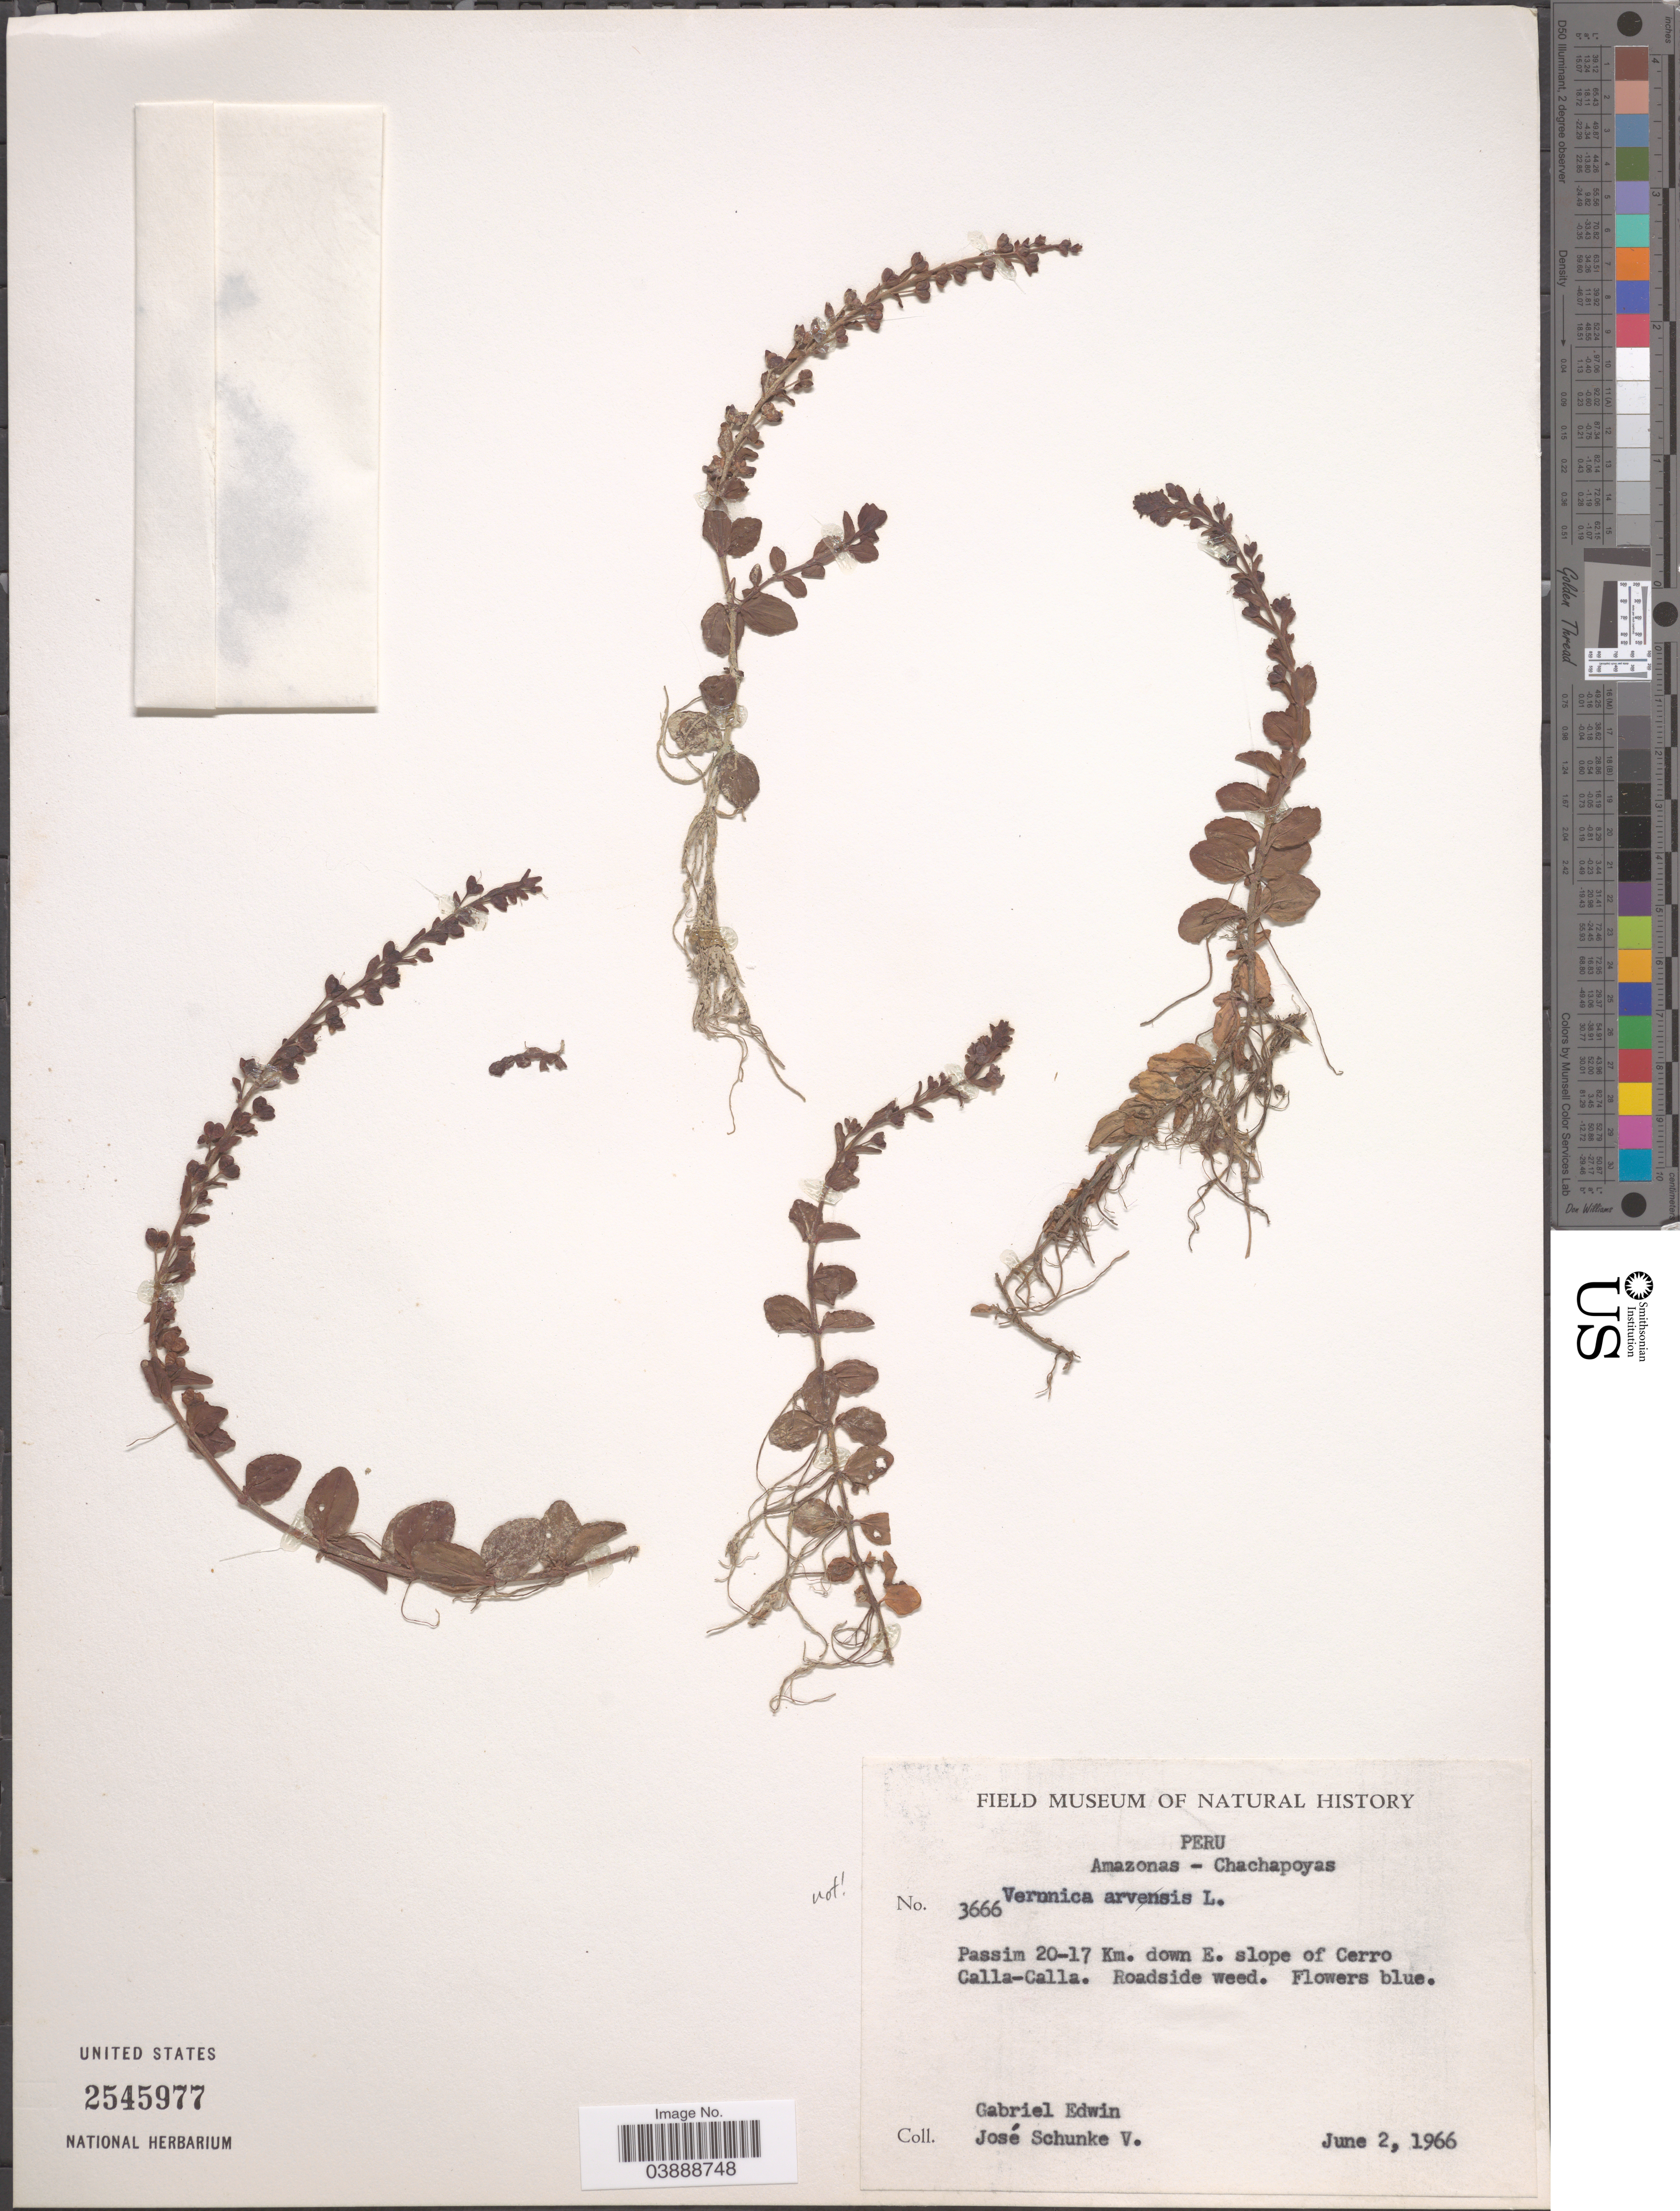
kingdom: Plantae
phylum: Tracheophyta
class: Magnoliopsida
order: Lamiales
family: Plantaginaceae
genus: Veronica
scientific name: Veronica serpyllifolia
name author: L.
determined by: Albach, Dirk C.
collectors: G. Edwin & J. Schunke Vigo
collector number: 3666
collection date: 1966-06-02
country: Peru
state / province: Amazonas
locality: Chachapoyas. Passim 20-17 Km. down E. slope of Cerro Calla-Calla.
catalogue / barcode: US 2545977